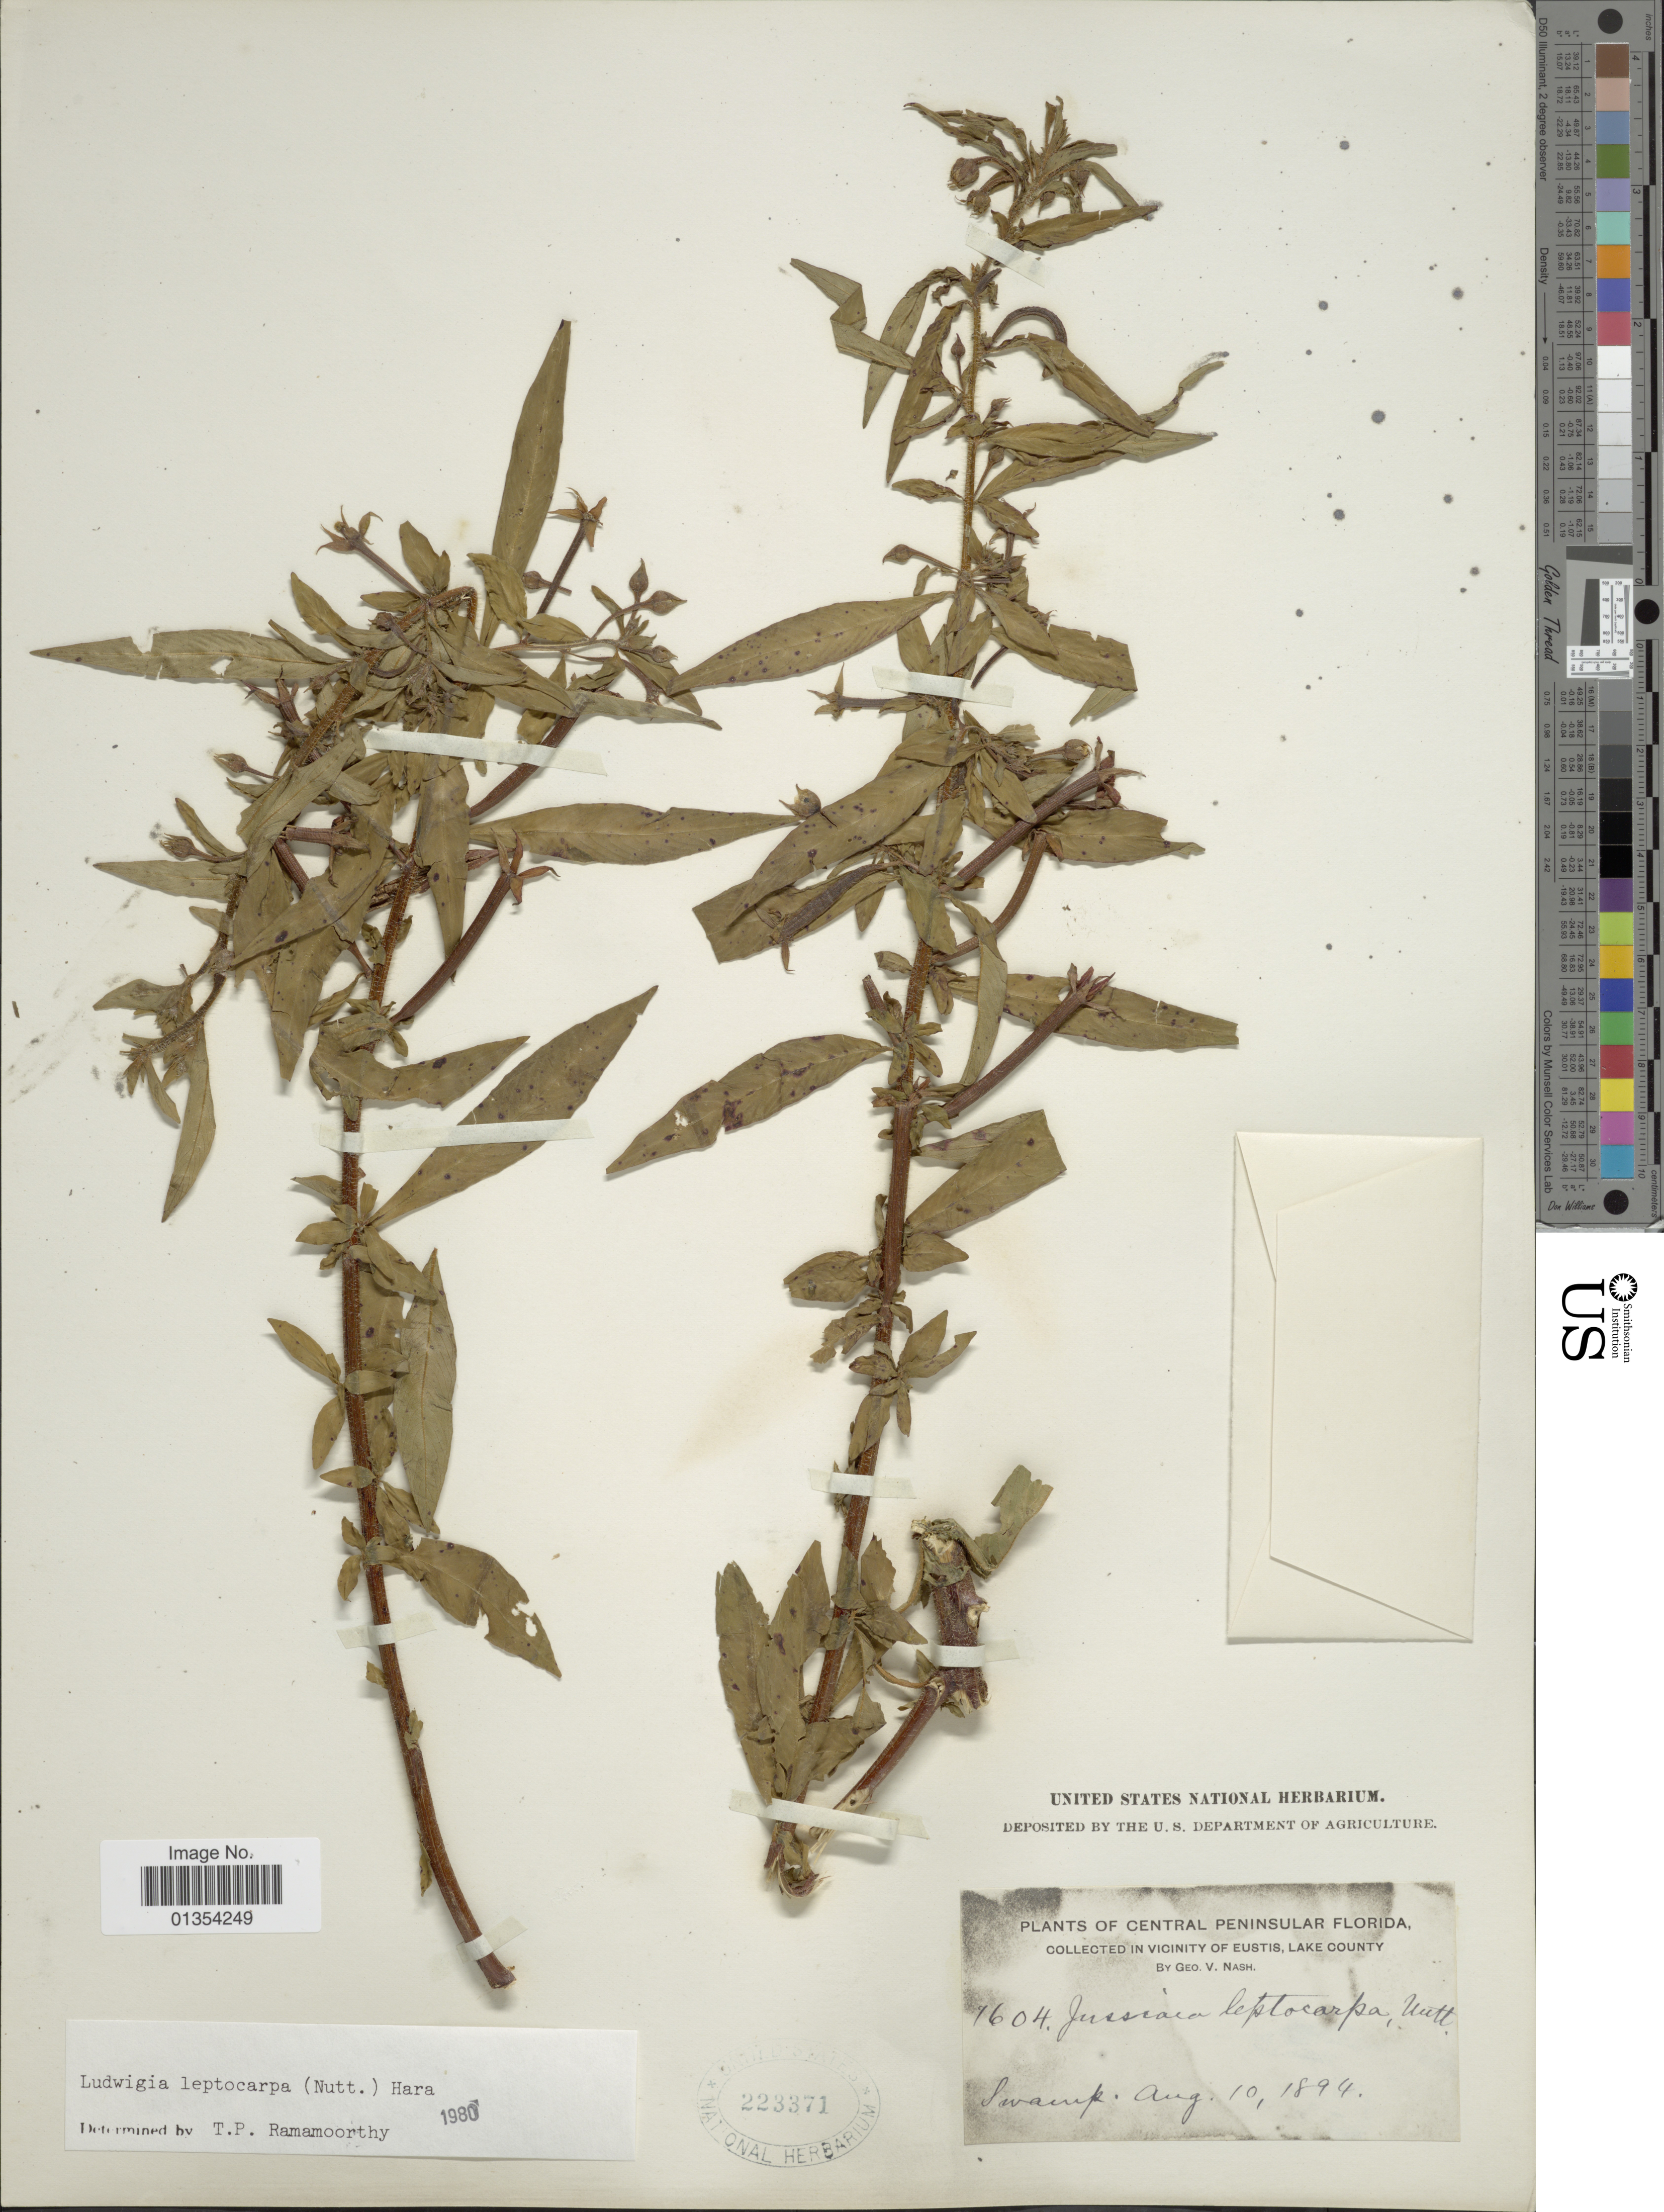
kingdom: Plantae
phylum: Tracheophyta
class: Magnoliopsida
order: Myrtales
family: Onagraceae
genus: Ludwigia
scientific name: Ludwigia leptocarpa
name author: (Nutt.) H. Hara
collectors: G. V. Nash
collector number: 1604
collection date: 1894-08-10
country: United States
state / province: Florida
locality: Central Peninsular, Vicinity of Eustis, Lake County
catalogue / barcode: US 223371